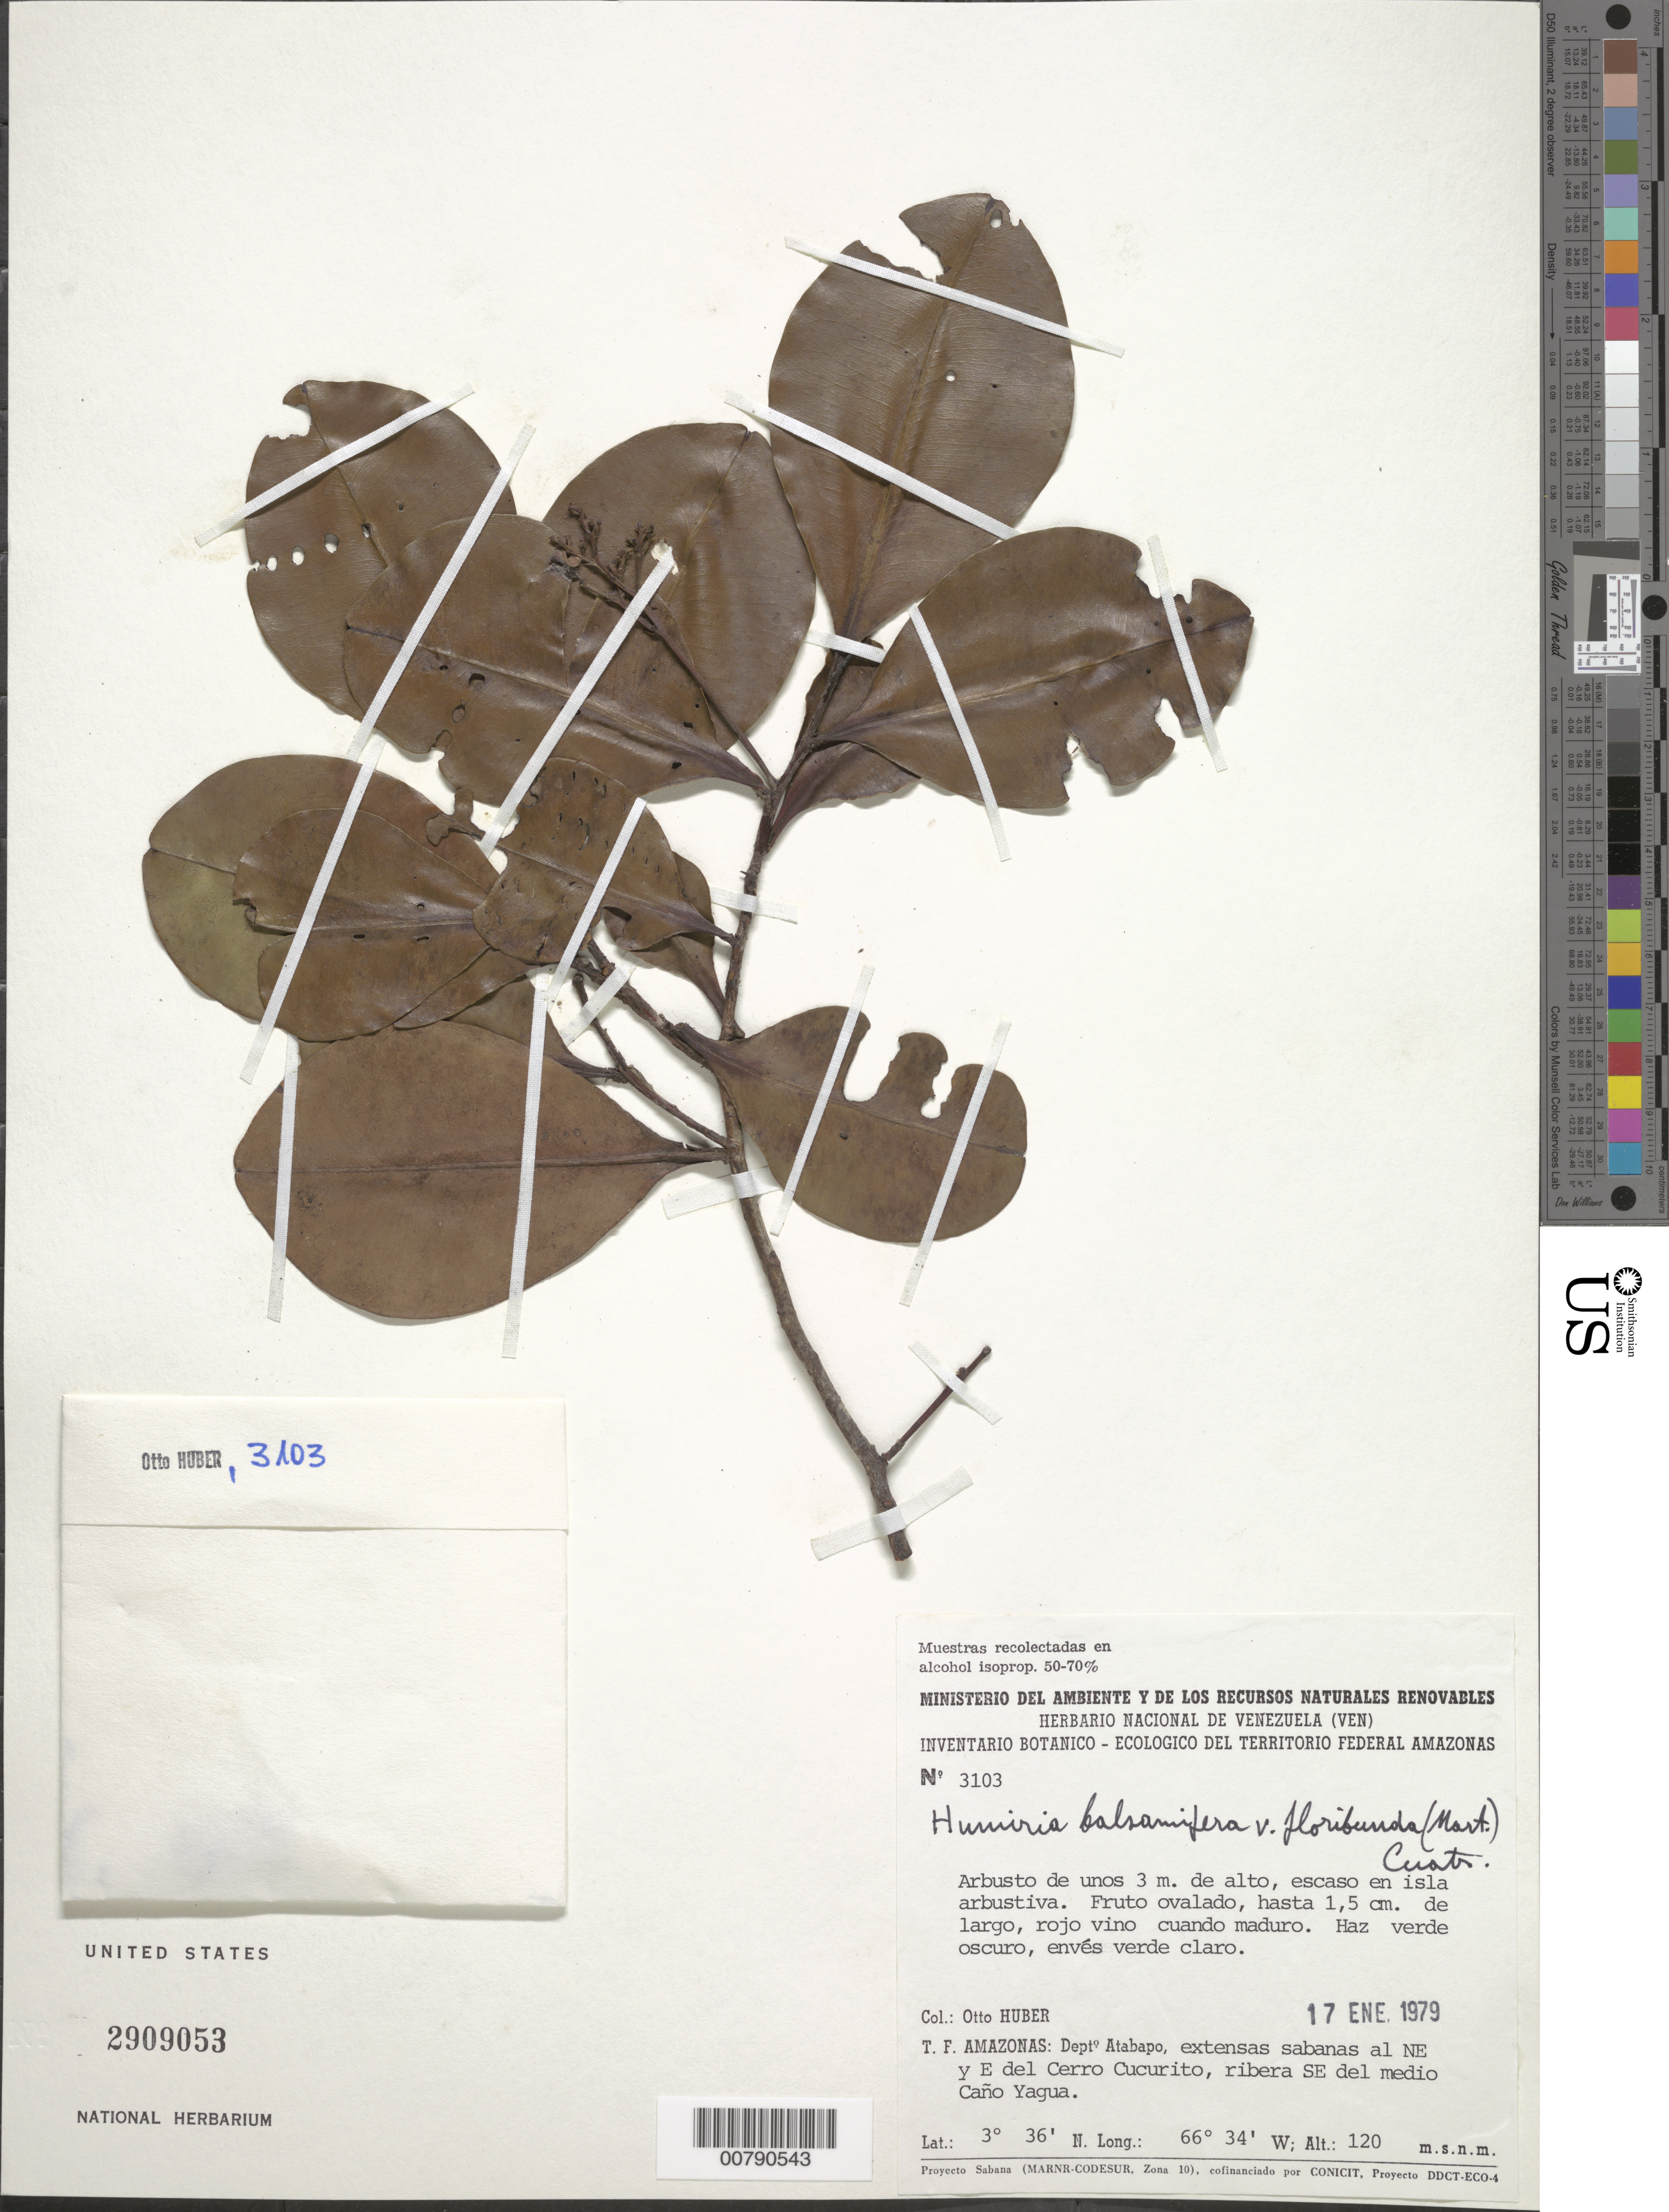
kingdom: Plantae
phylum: Tracheophyta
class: Magnoliopsida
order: Malpighiales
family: Humiriaceae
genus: Humiria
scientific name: Humiria balsamifera var. floribunda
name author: (Mart.) Cuatrec.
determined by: Cuatrecasas, J.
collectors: O. Huber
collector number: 3103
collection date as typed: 17-Jan-79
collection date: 1979-01-17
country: Venezuela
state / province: Amazonas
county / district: Atabapo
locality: Cerro Cururito, al NE, SE del Caño Yagua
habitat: Extensas sabanas; en isla arbustiva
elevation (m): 120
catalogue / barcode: US 2909053